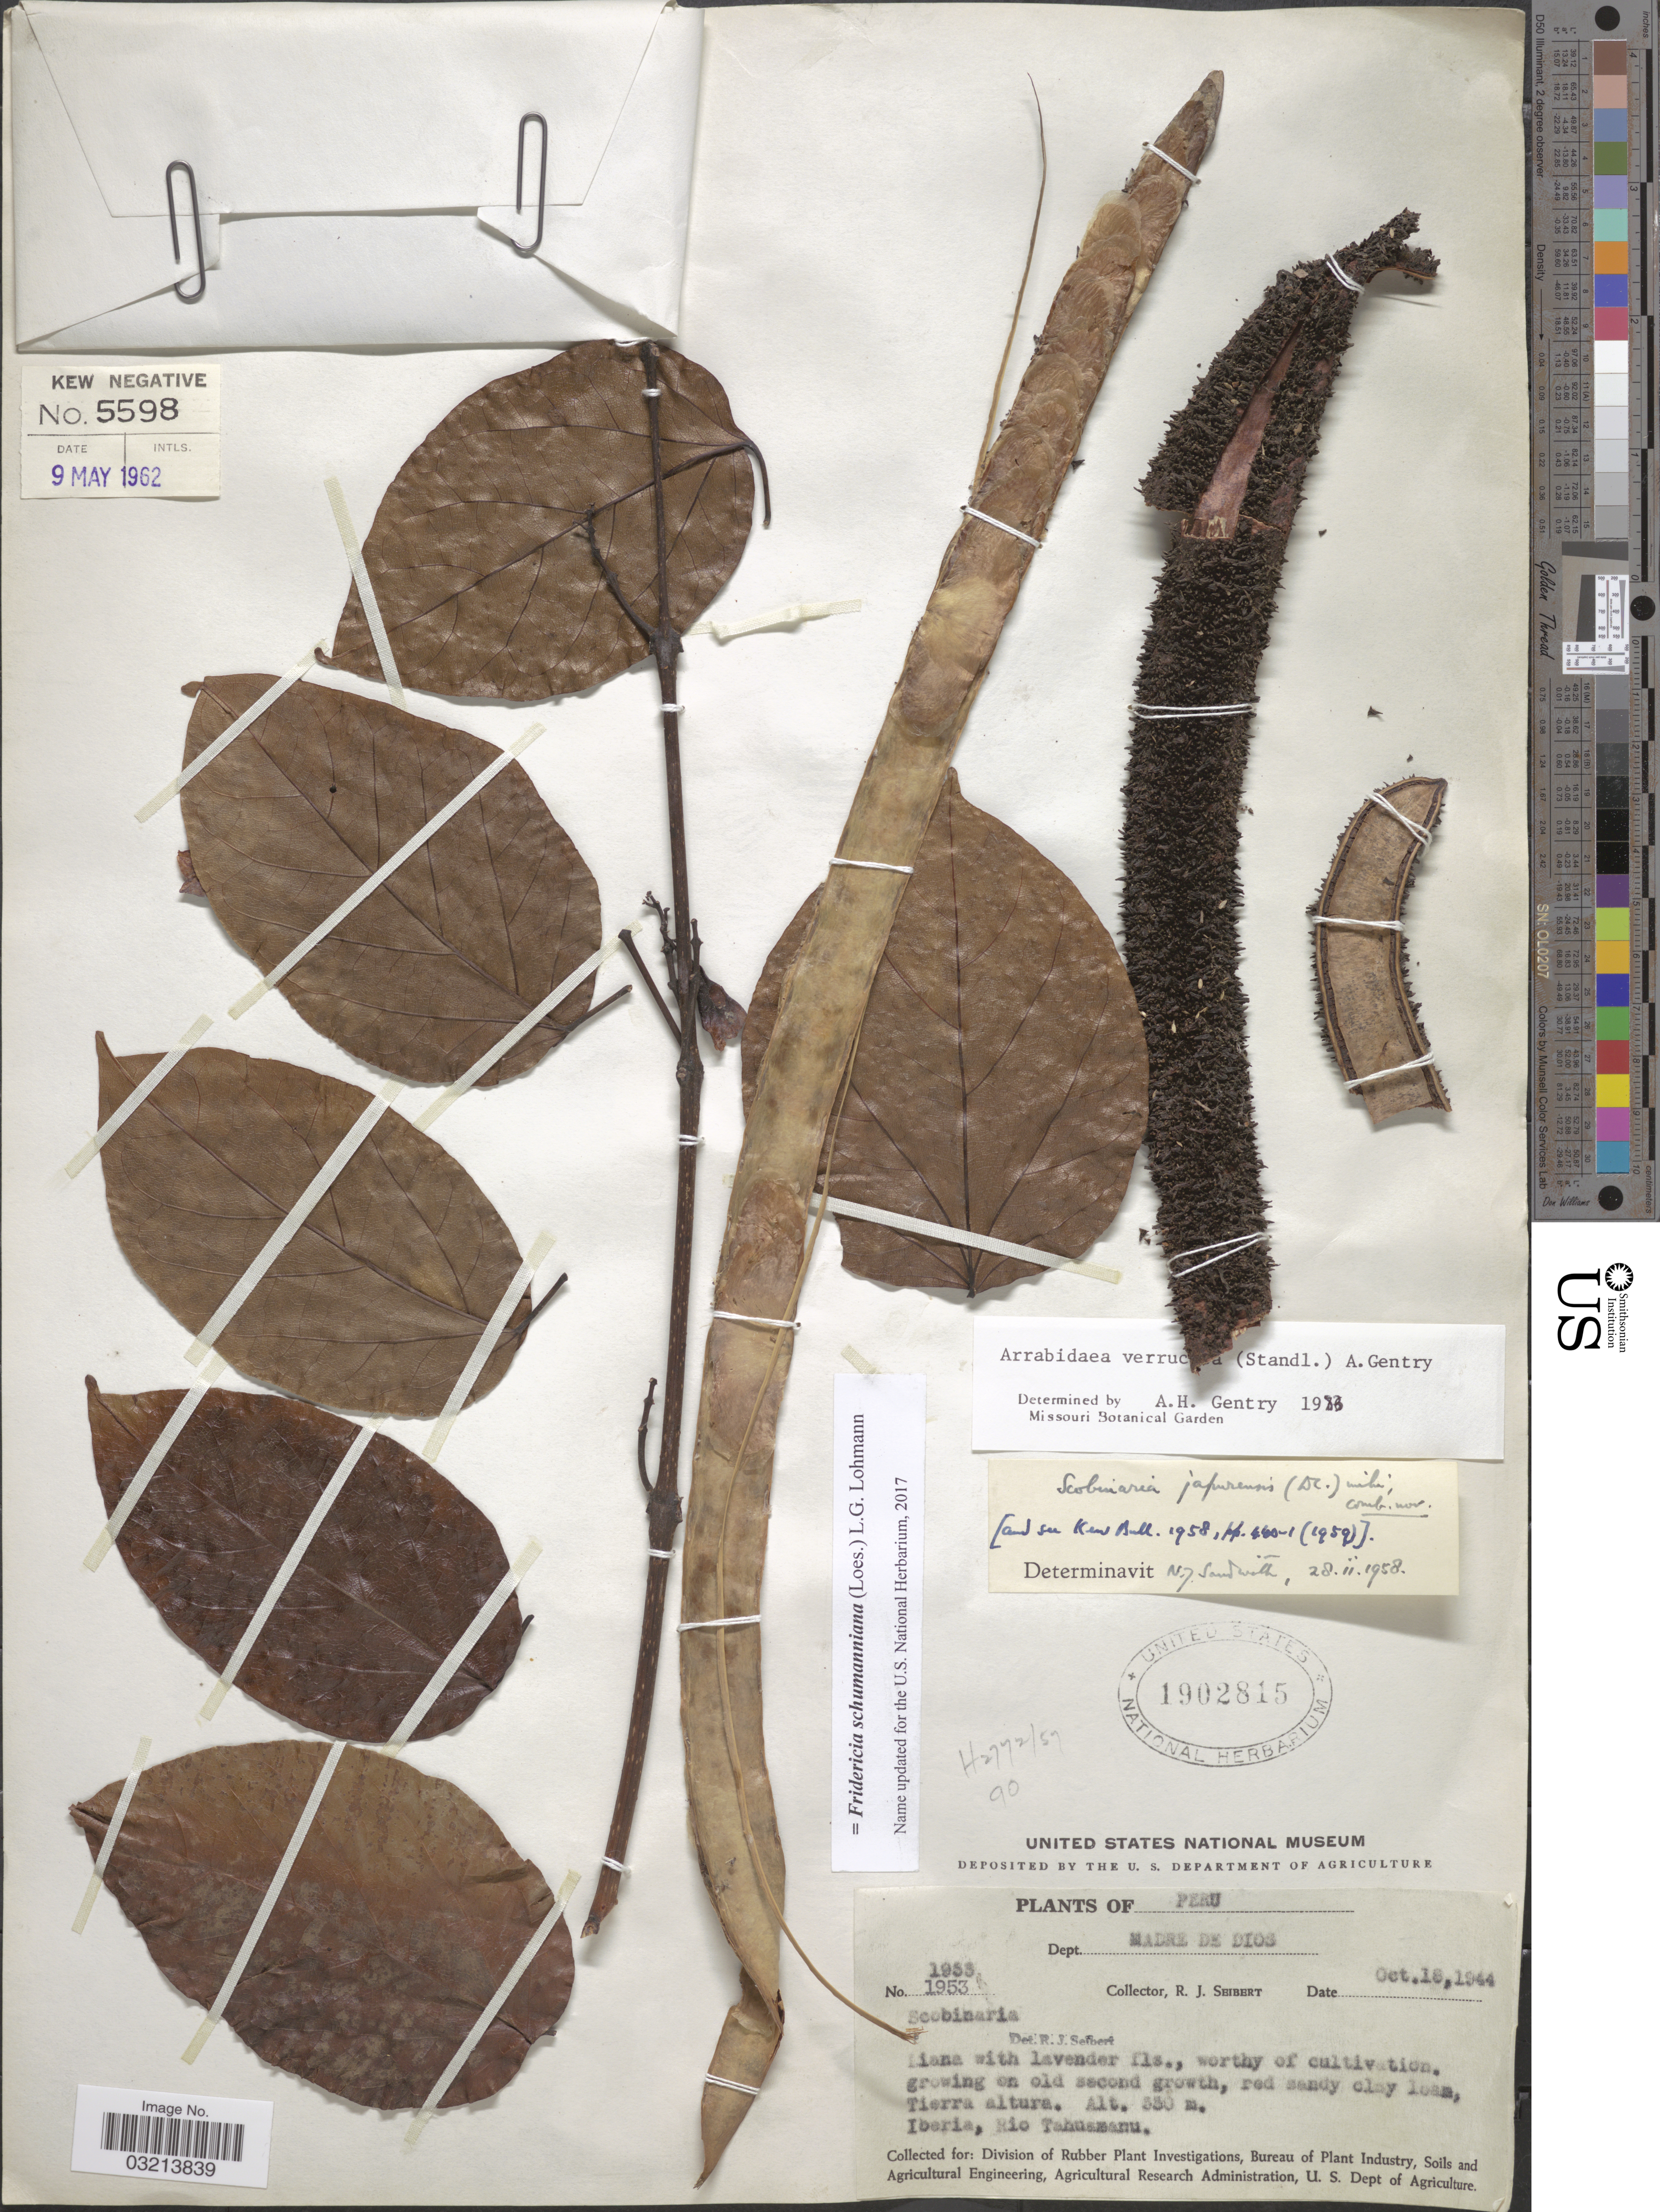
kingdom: Plantae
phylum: Tracheophyta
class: Magnoliopsida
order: Lamiales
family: Bignoniaceae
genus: Fridericia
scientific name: Fridericia schumanniana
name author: (Loes.) L.G. Lohmann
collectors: R. J. Seibert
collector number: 1953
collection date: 1944-10-18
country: Peru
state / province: Madre de Dios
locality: Dept. Madre de Dios. Tierra altura. Iberia, Rio Tahuamanu.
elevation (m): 330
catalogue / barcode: US 1902815